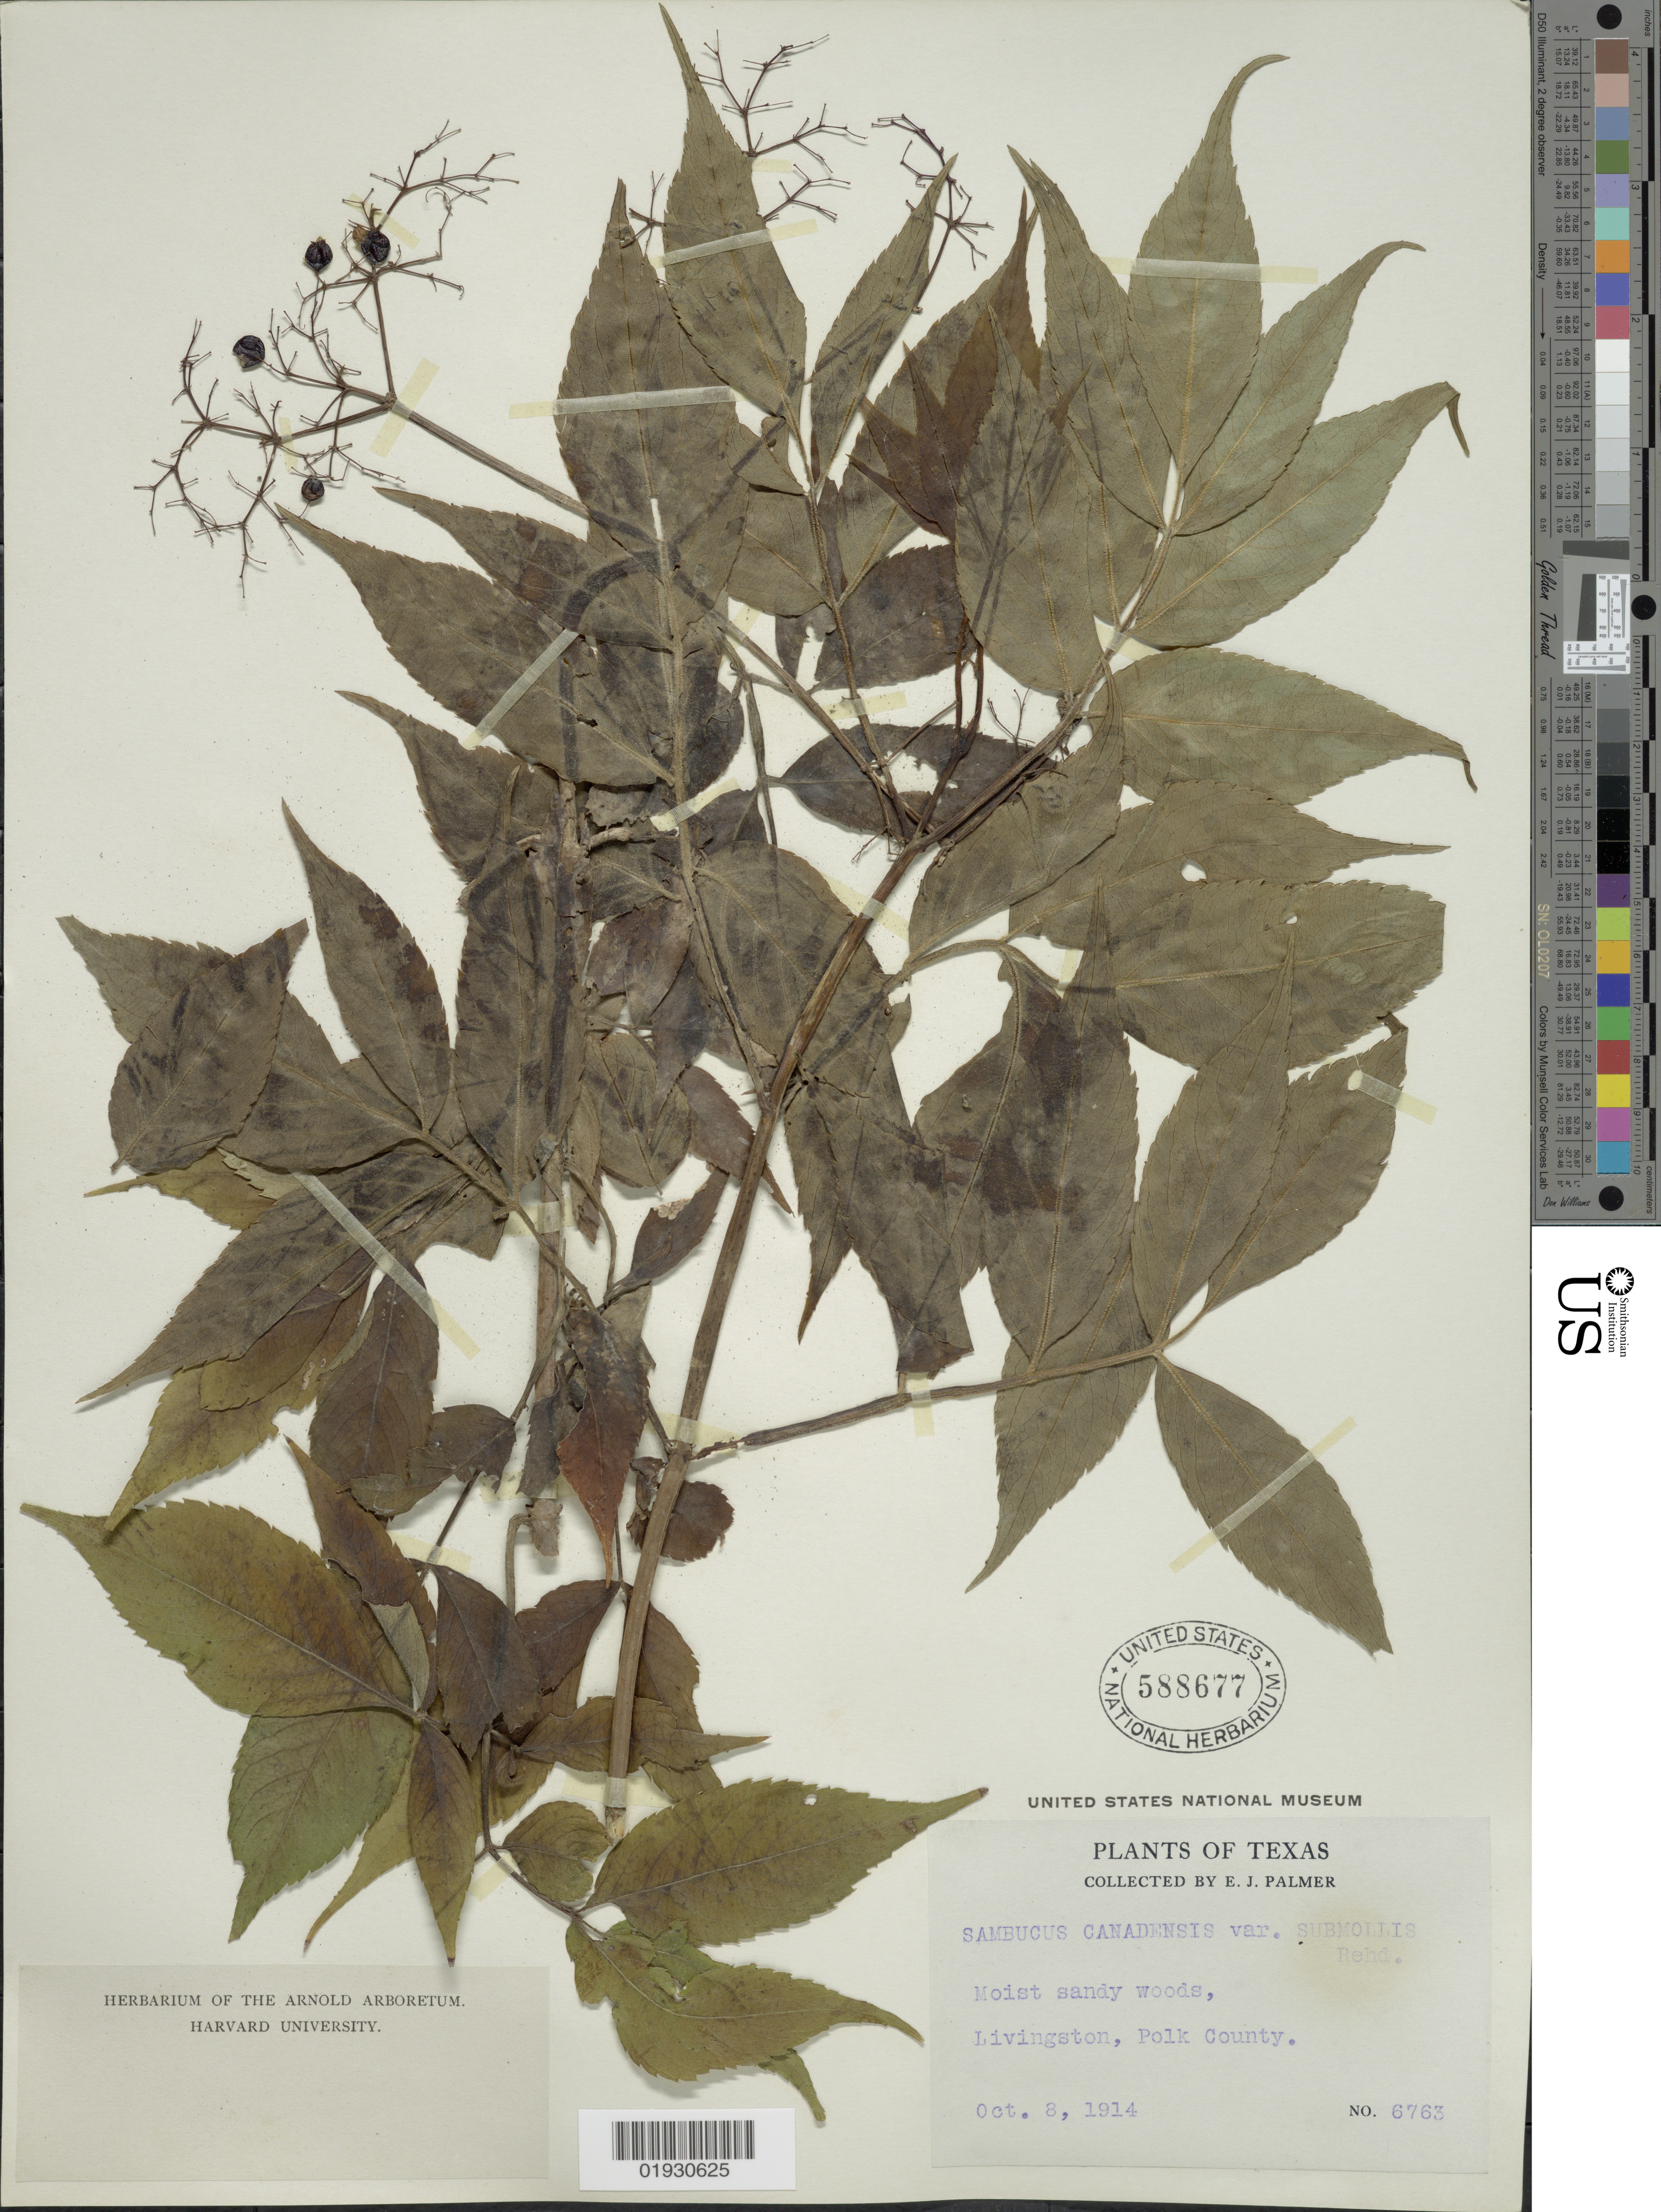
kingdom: Plantae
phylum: Tracheophyta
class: Magnoliopsida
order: Dipsacales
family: Viburnaceae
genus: Sambucus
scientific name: Sambucus canadensis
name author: L.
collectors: E. J. Palmer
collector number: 6763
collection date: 1914-10-08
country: United States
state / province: Texas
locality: Livingston, Polk County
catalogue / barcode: US 588677